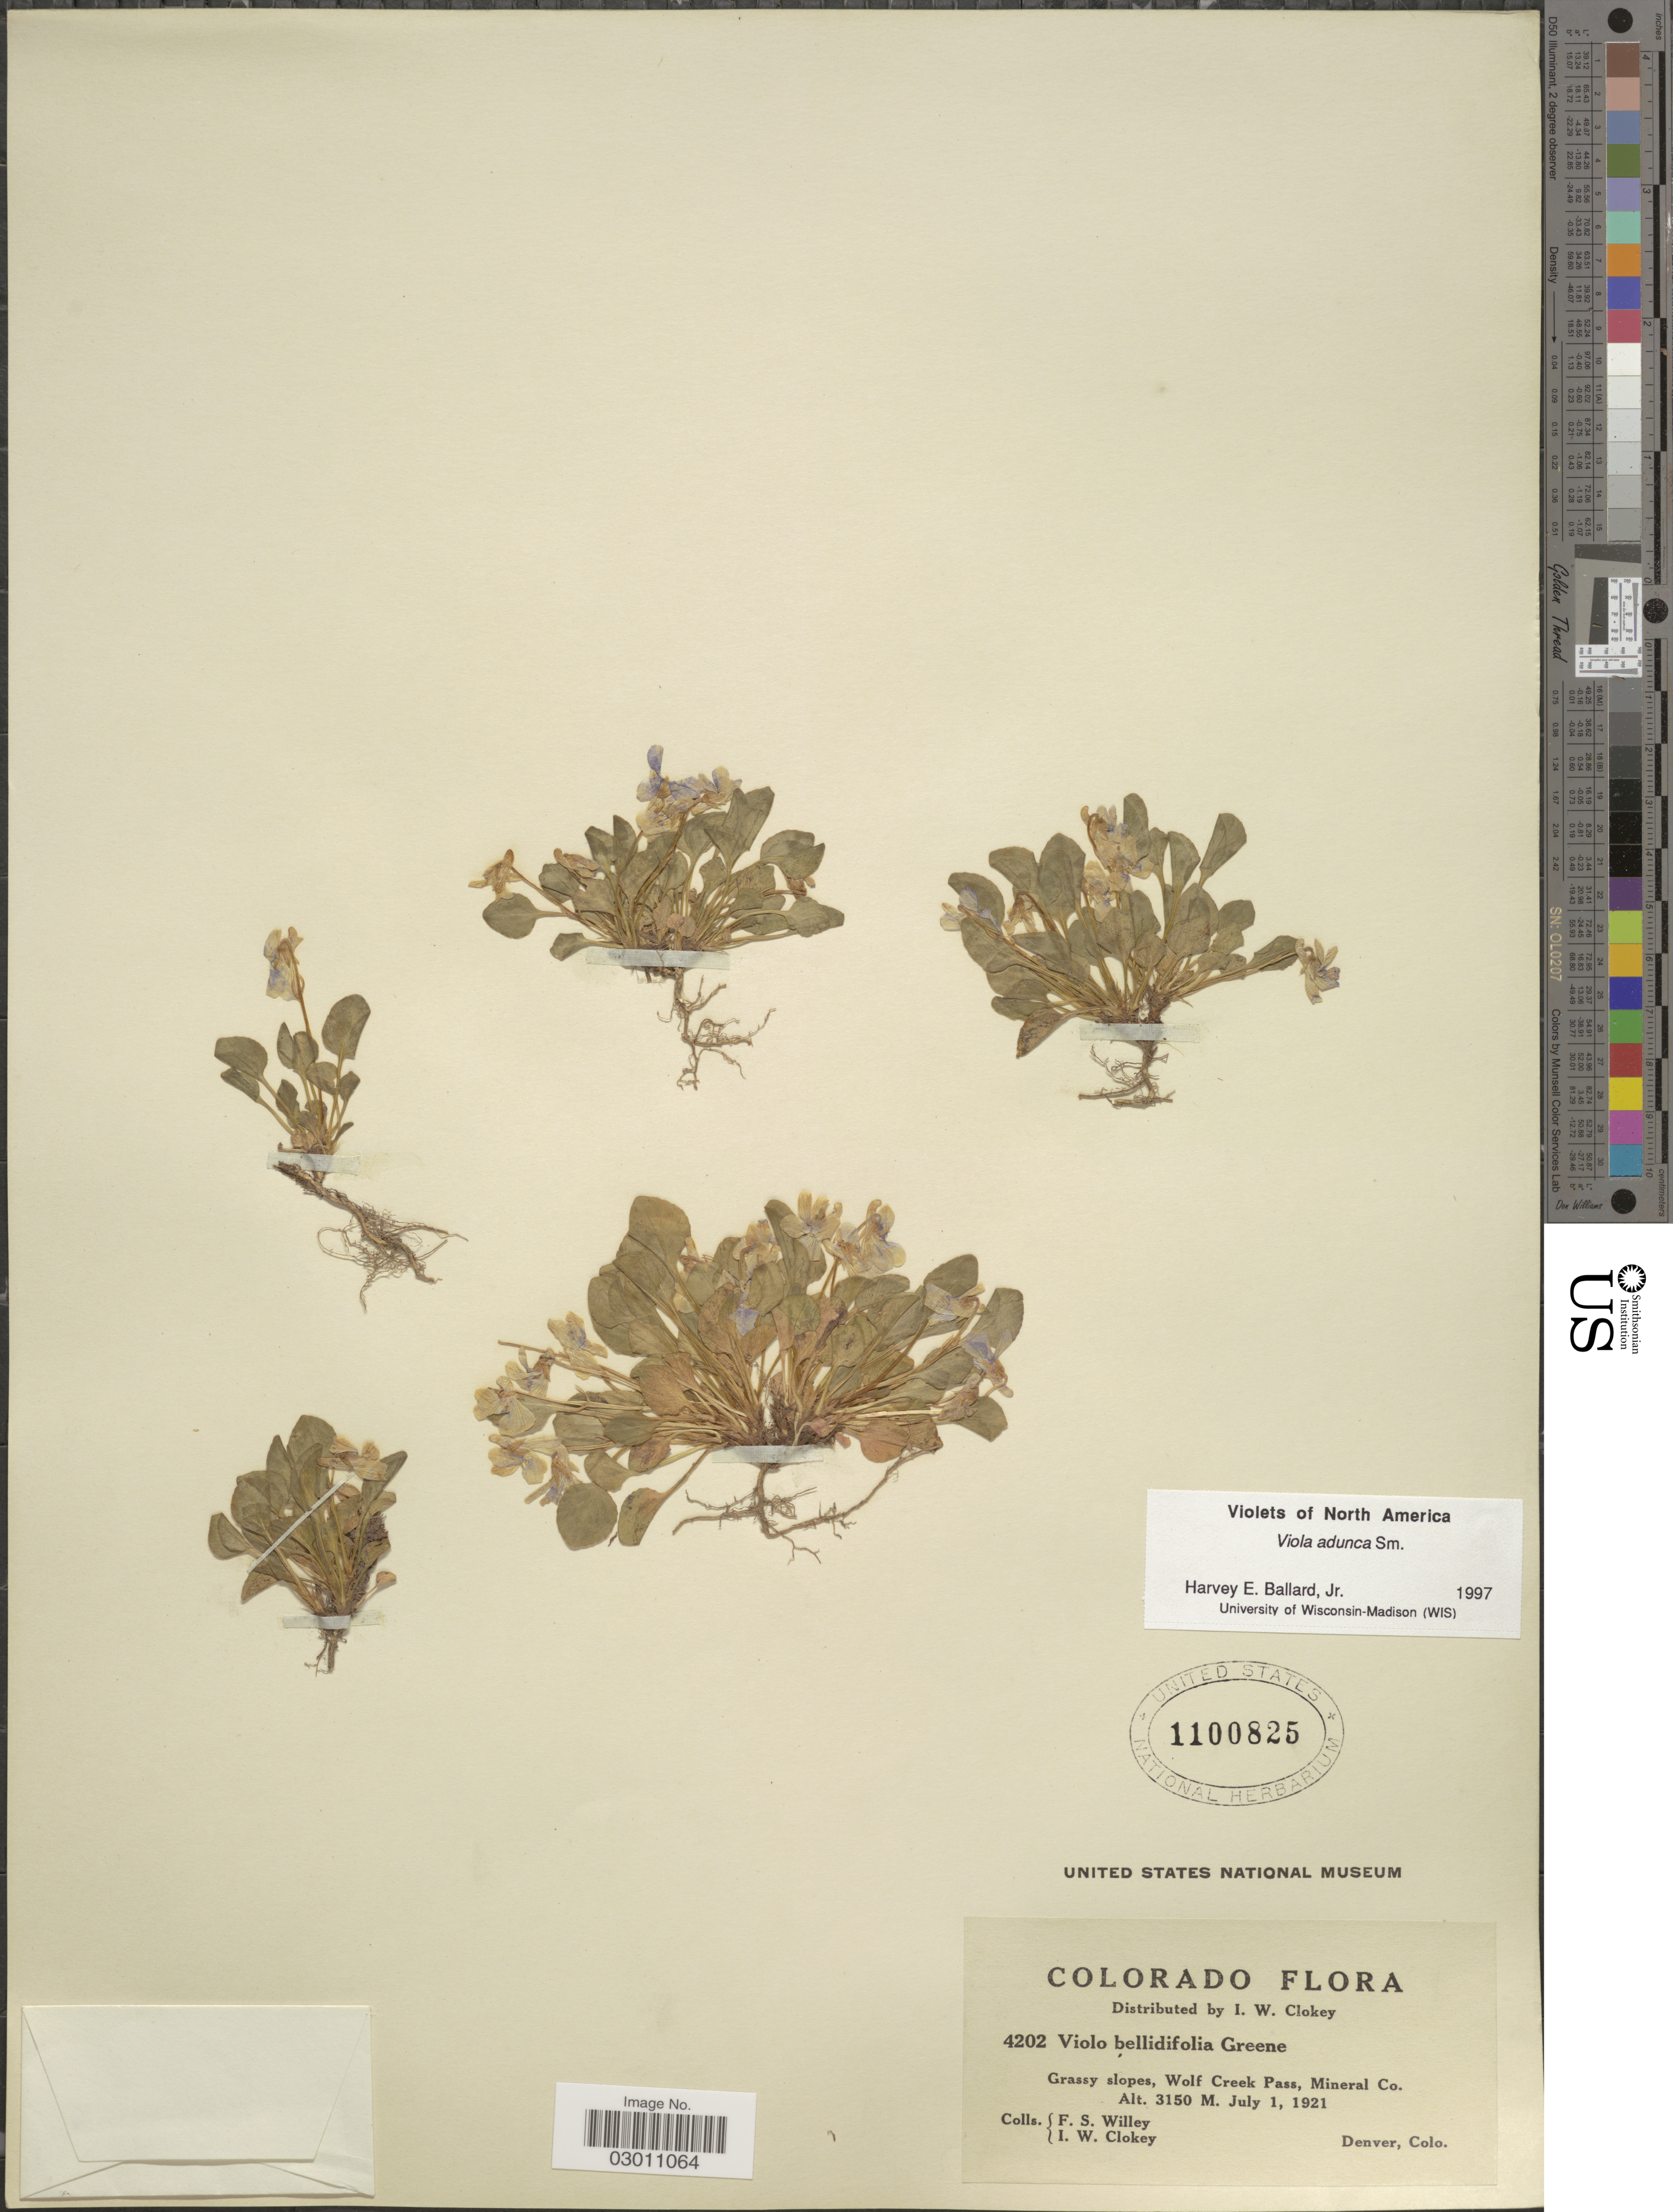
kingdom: Plantae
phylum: Tracheophyta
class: Magnoliopsida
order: Malpighiales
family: Violaceae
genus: Viola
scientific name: Viola adunca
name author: Sm.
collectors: F. Willey & I. W. Clokey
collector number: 4202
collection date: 1921-07-01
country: United States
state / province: Colorado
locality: Grassy slopes, Wolf Creek Pass, Mineral Co.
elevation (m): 3150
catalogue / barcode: US 1100825